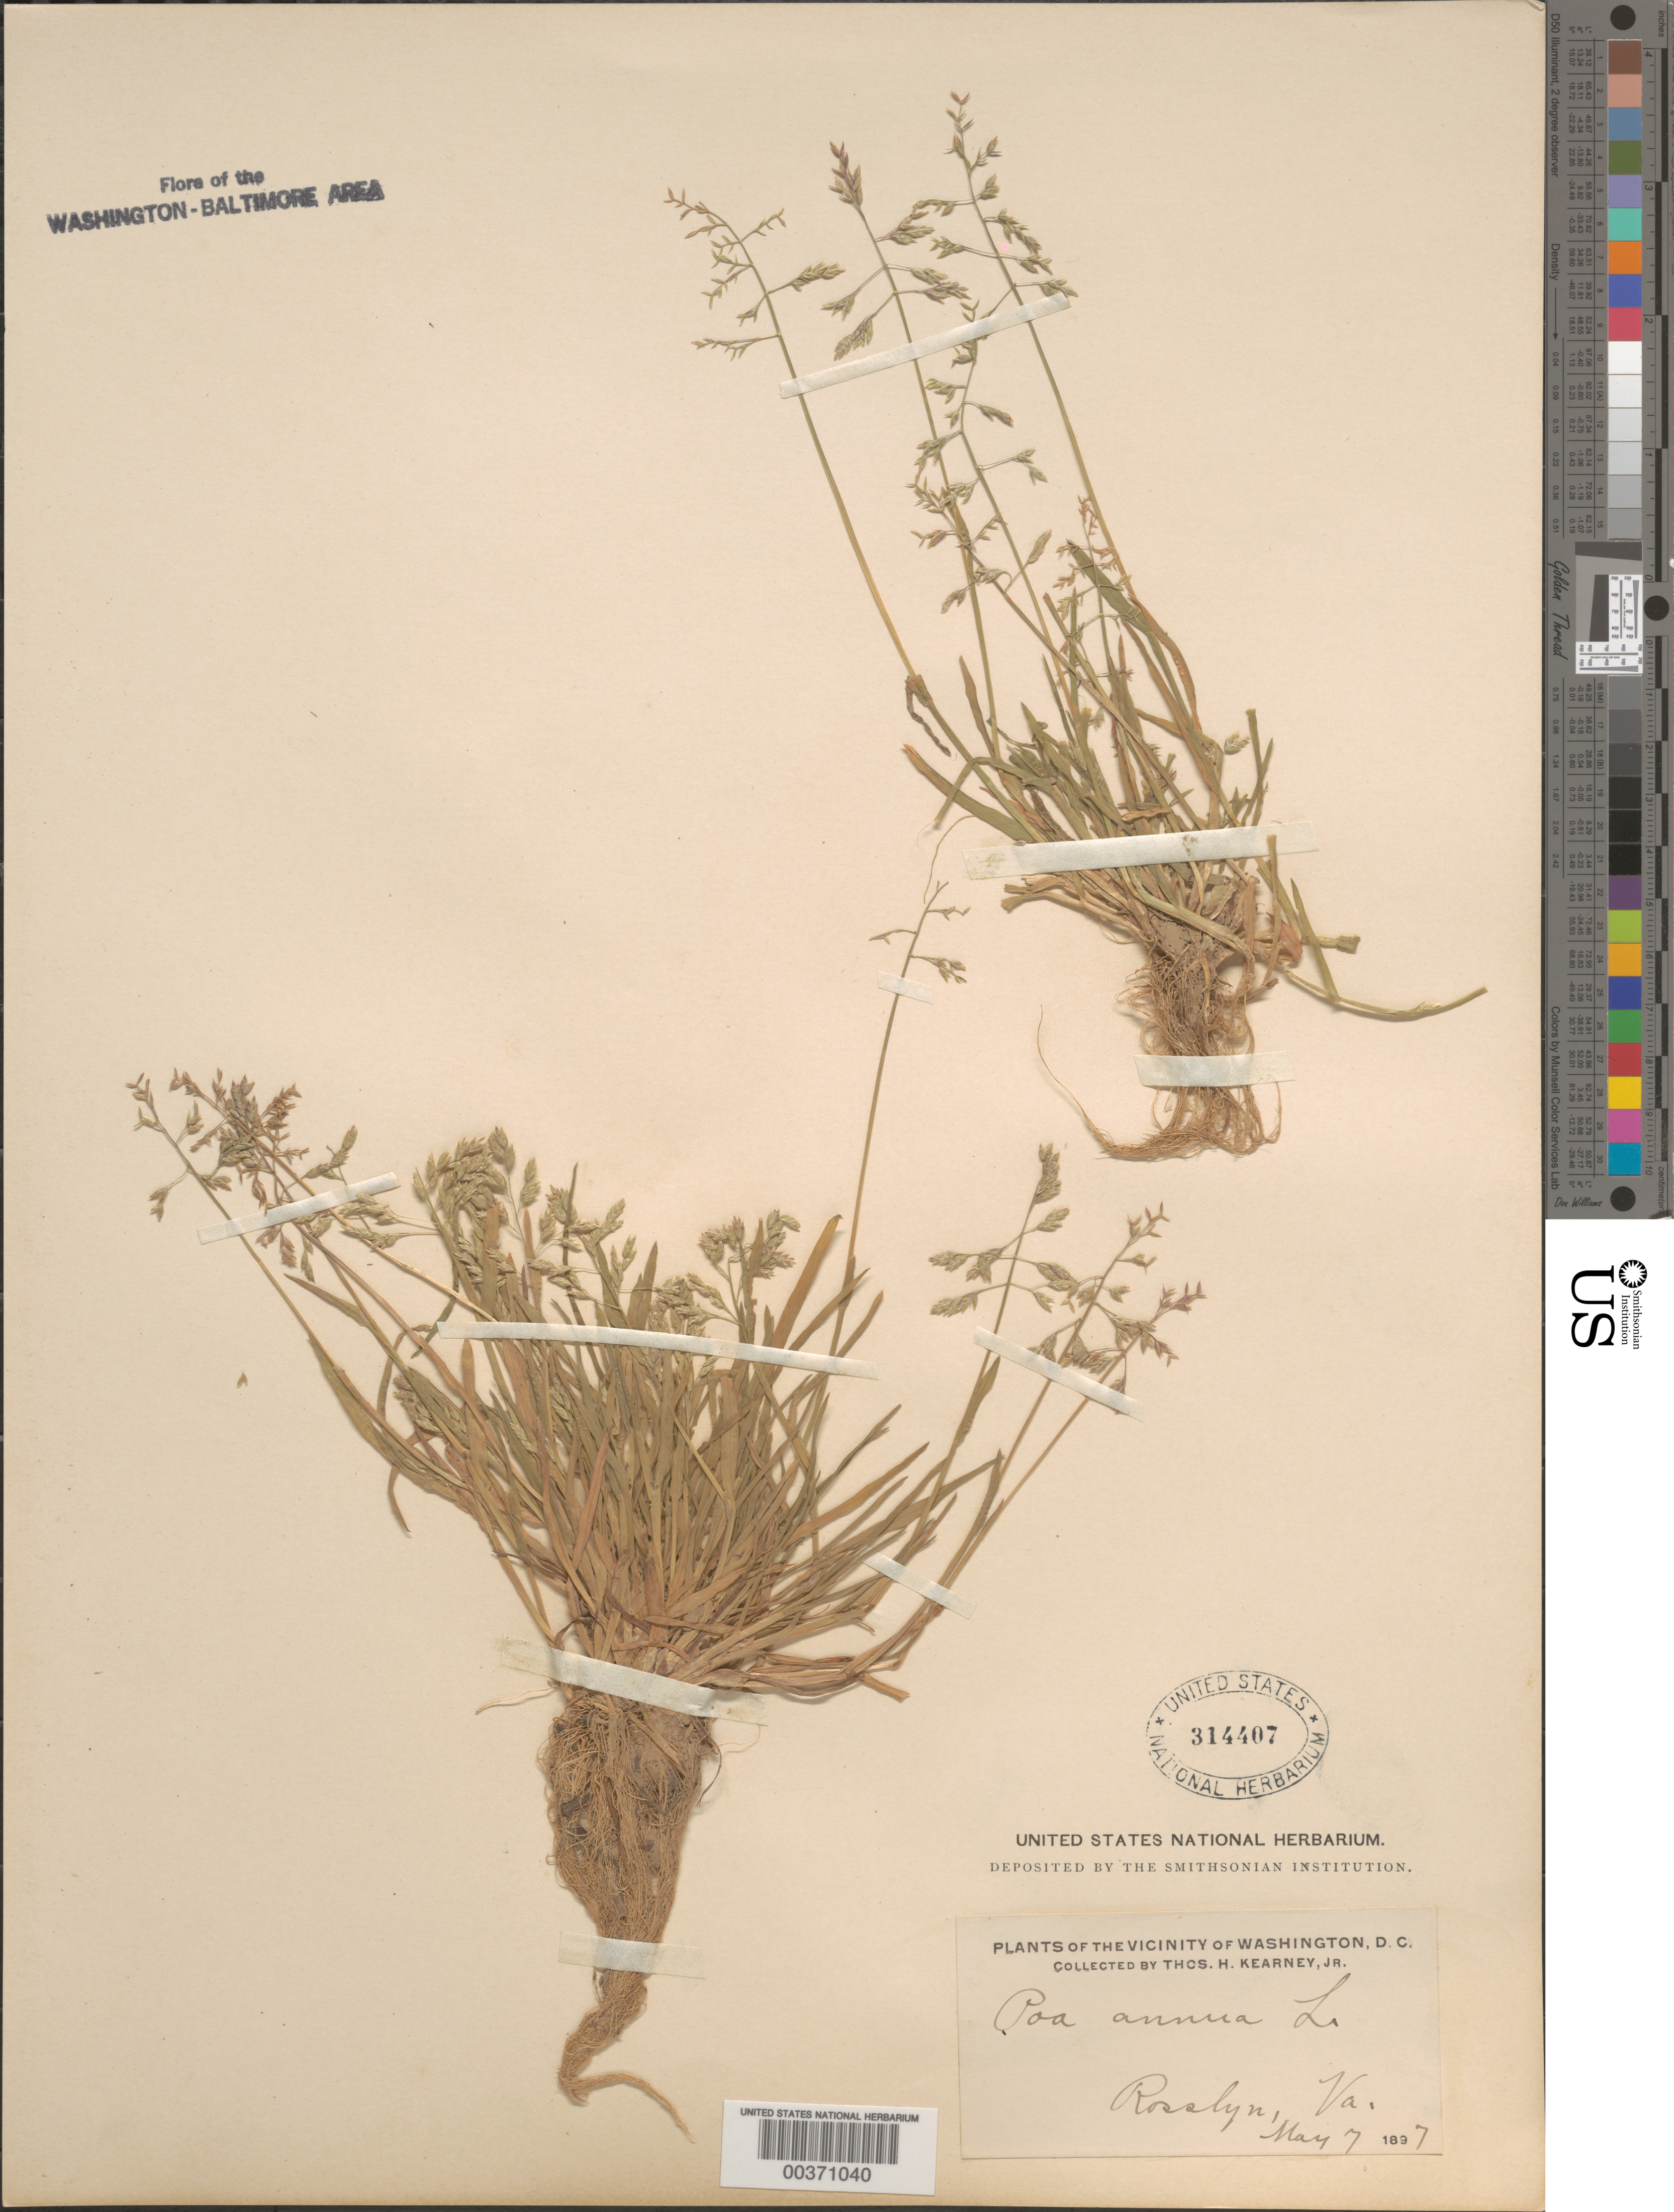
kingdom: Plantae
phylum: Tracheophyta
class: Liliopsida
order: Poales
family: Poaceae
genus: Poa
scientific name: Poa annua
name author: L.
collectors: T. H. Kearney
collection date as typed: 07 May 1897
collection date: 1897-05-07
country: United States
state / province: Virginia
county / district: Arlington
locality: Rosslyn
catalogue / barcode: US 314407